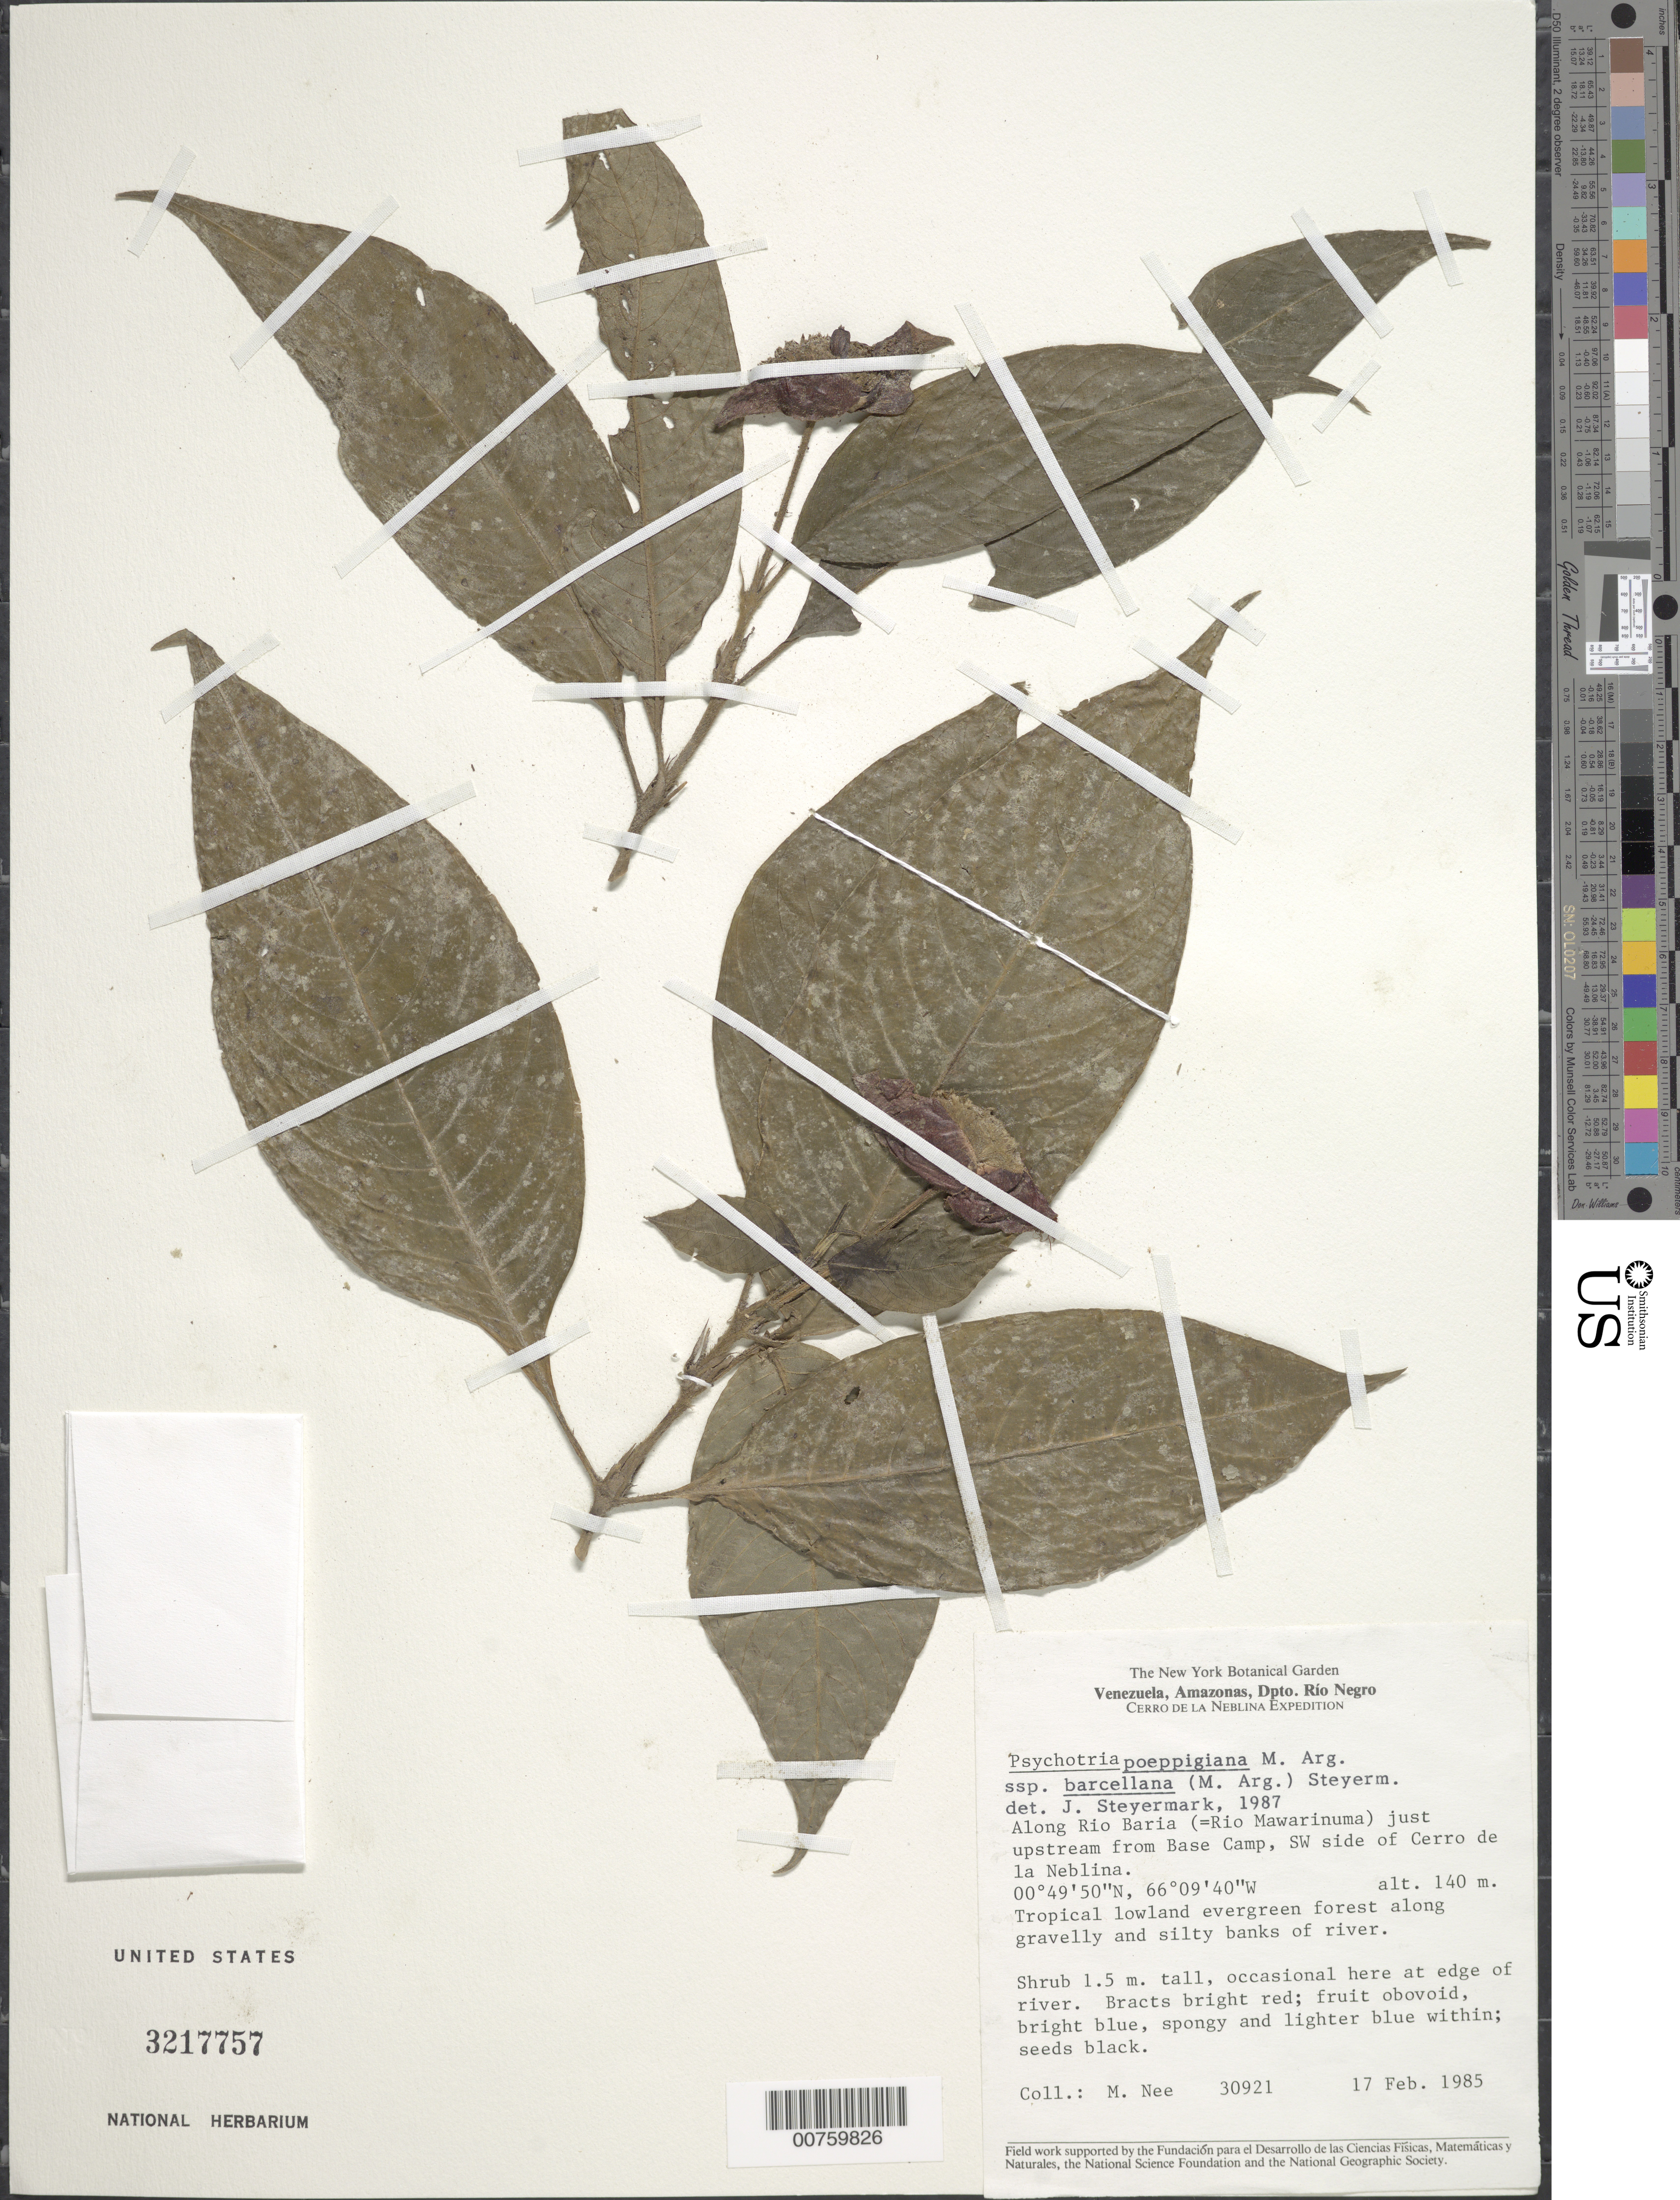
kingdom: Plantae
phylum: Tracheophyta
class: Magnoliopsida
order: Gentianales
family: Rubiaceae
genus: Psychotria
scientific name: Psychotria poeppigiana subsp. barcellana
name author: (Müll. Arg.) Steyerm.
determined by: Steyermark, Julian A., (VEN)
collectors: M. Nee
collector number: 30921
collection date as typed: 17-Feb-85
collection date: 1985-02-17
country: Venezuela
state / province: Amazonas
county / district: Río Negro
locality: Río Baria (Río Mawarinuma) just upstream from Base Camp, SW side of Cerro de la Neblina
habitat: Tropical lowland evergreen forest along silty banks of river; at edge of river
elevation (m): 140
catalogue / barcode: US 3217757